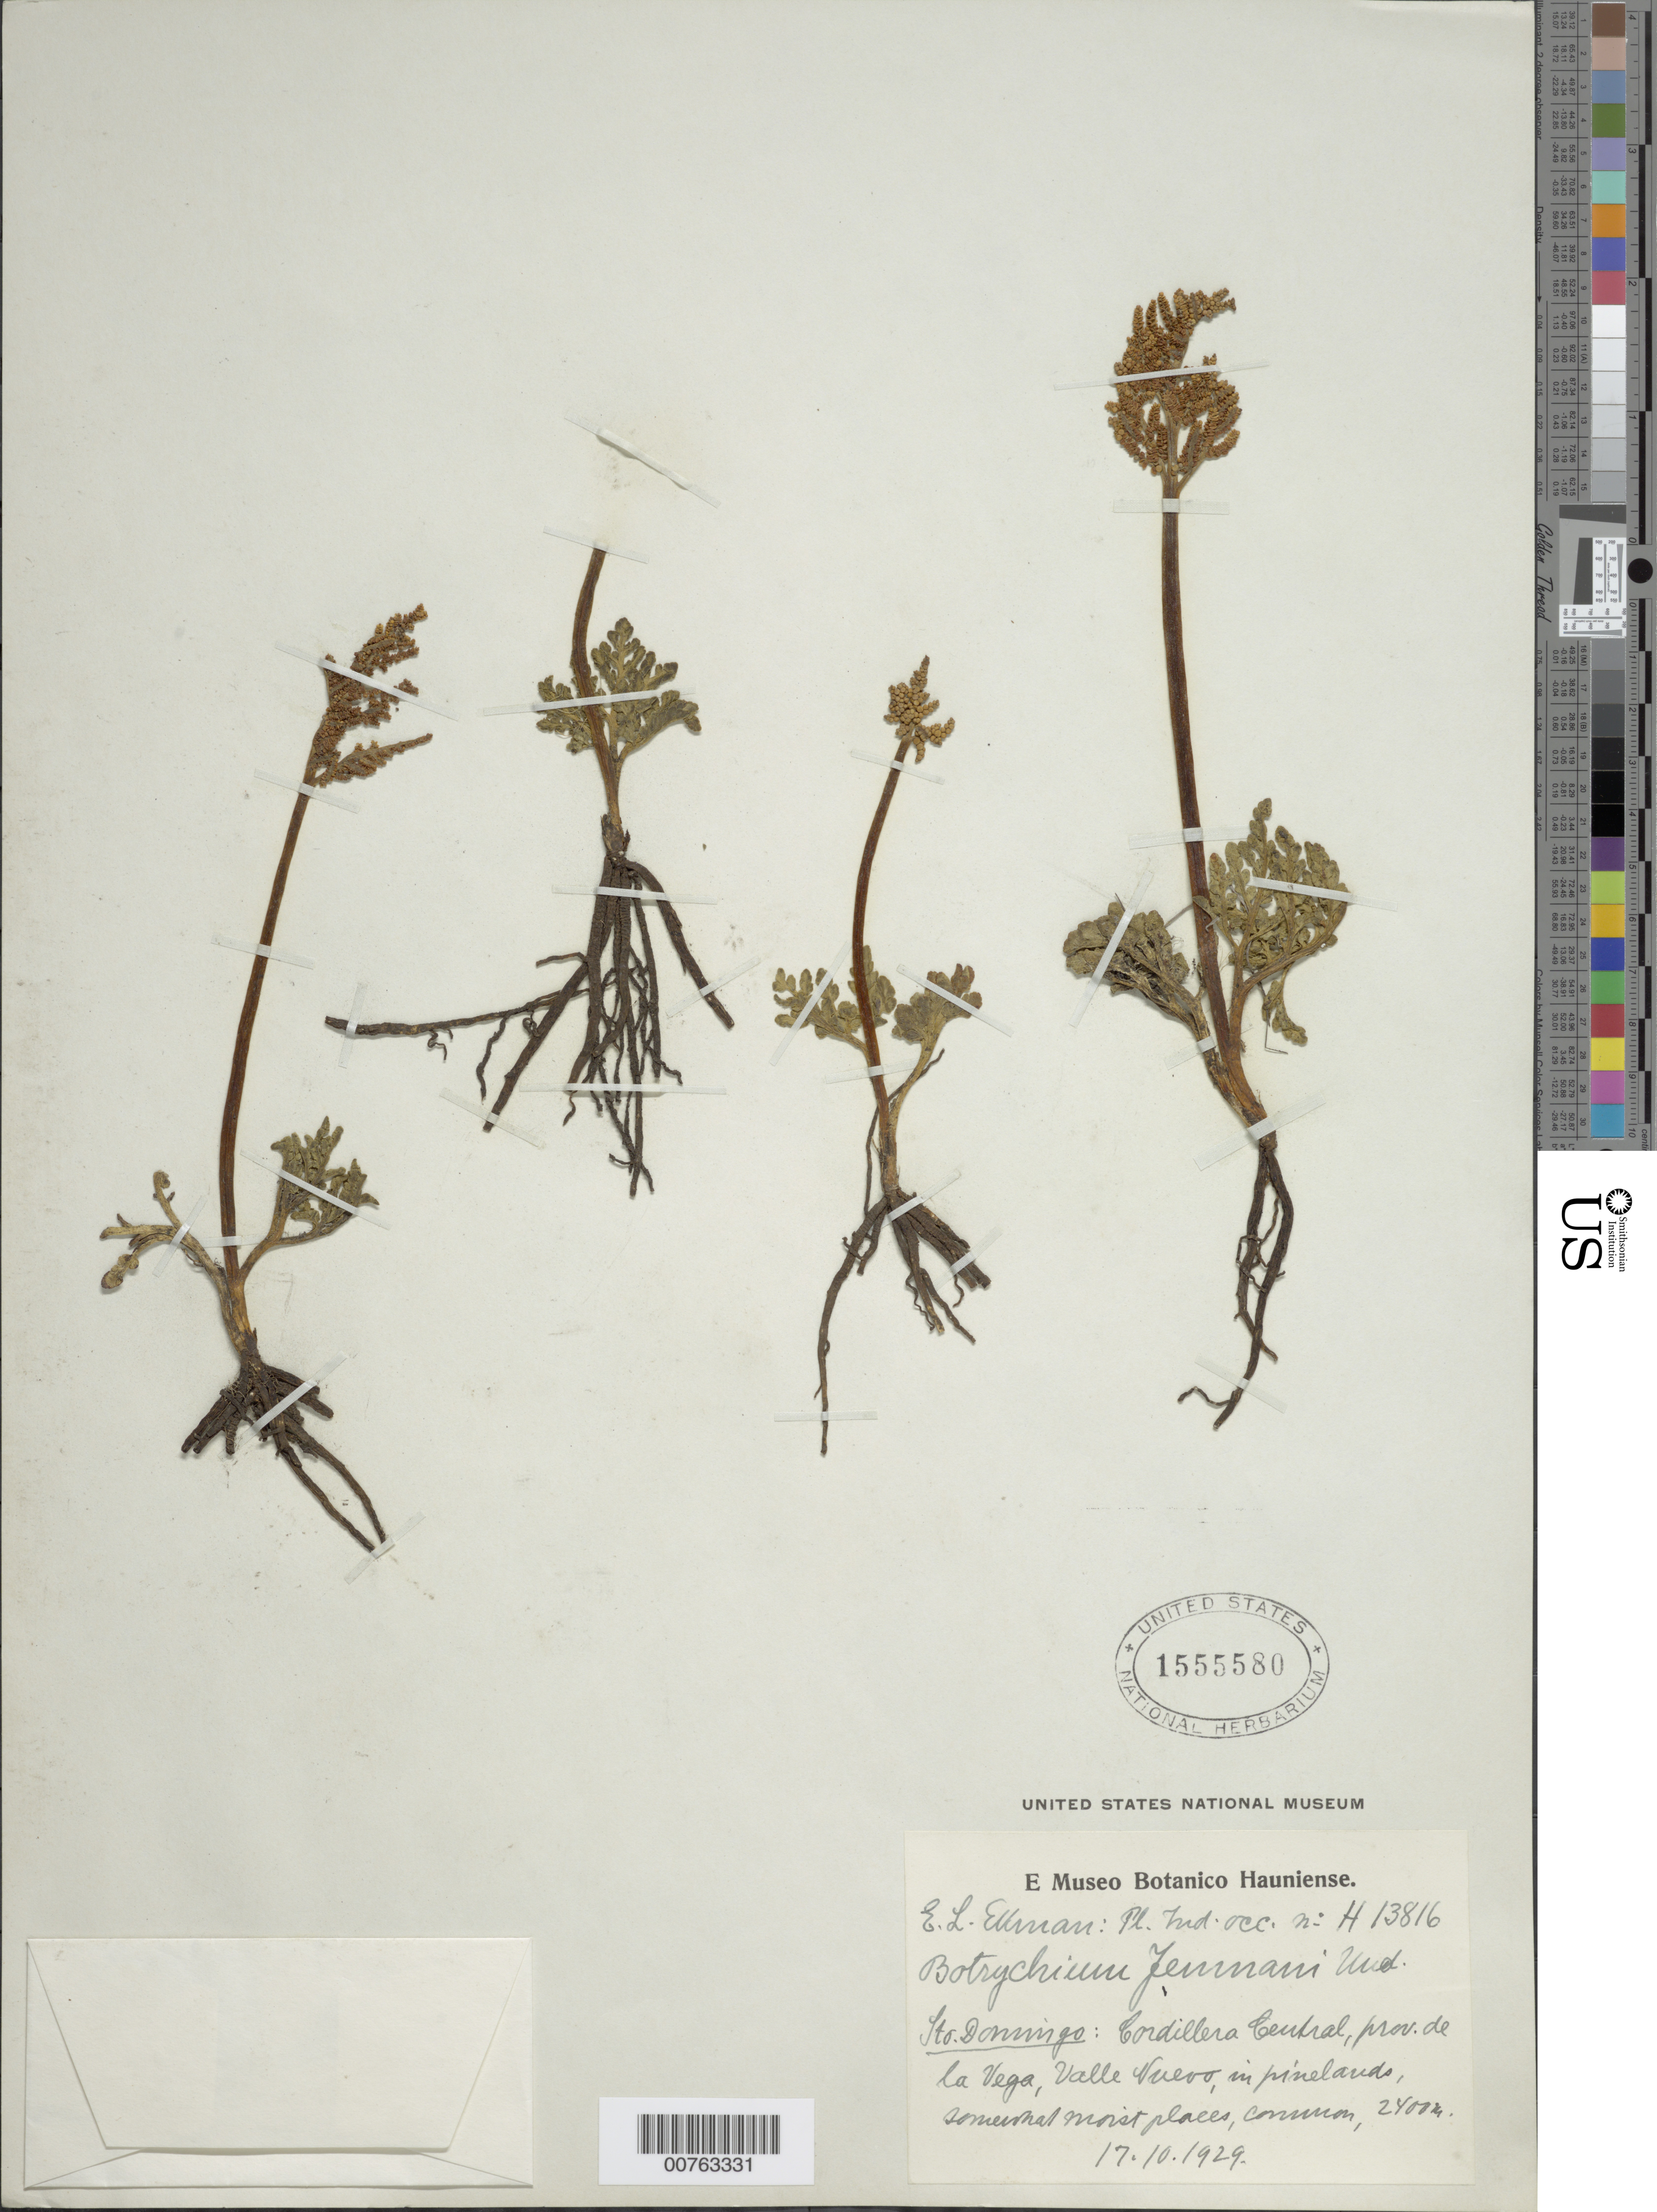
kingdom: Plantae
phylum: Tracheophyta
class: Polypodiopsida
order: Ophioglossales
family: Ophioglossaceae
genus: Botrychium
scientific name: Botrychium jenmanii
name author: Underw.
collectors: E. L. Ekman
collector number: H 13816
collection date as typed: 17 Oct 1929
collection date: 1929-10-17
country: Dominican Republic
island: Hispaniola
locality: Cordillera Central, Provincia La Vega, Valle Nuevo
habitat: Pinelands, somewhat moist places, common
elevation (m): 2400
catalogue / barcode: US 1555580